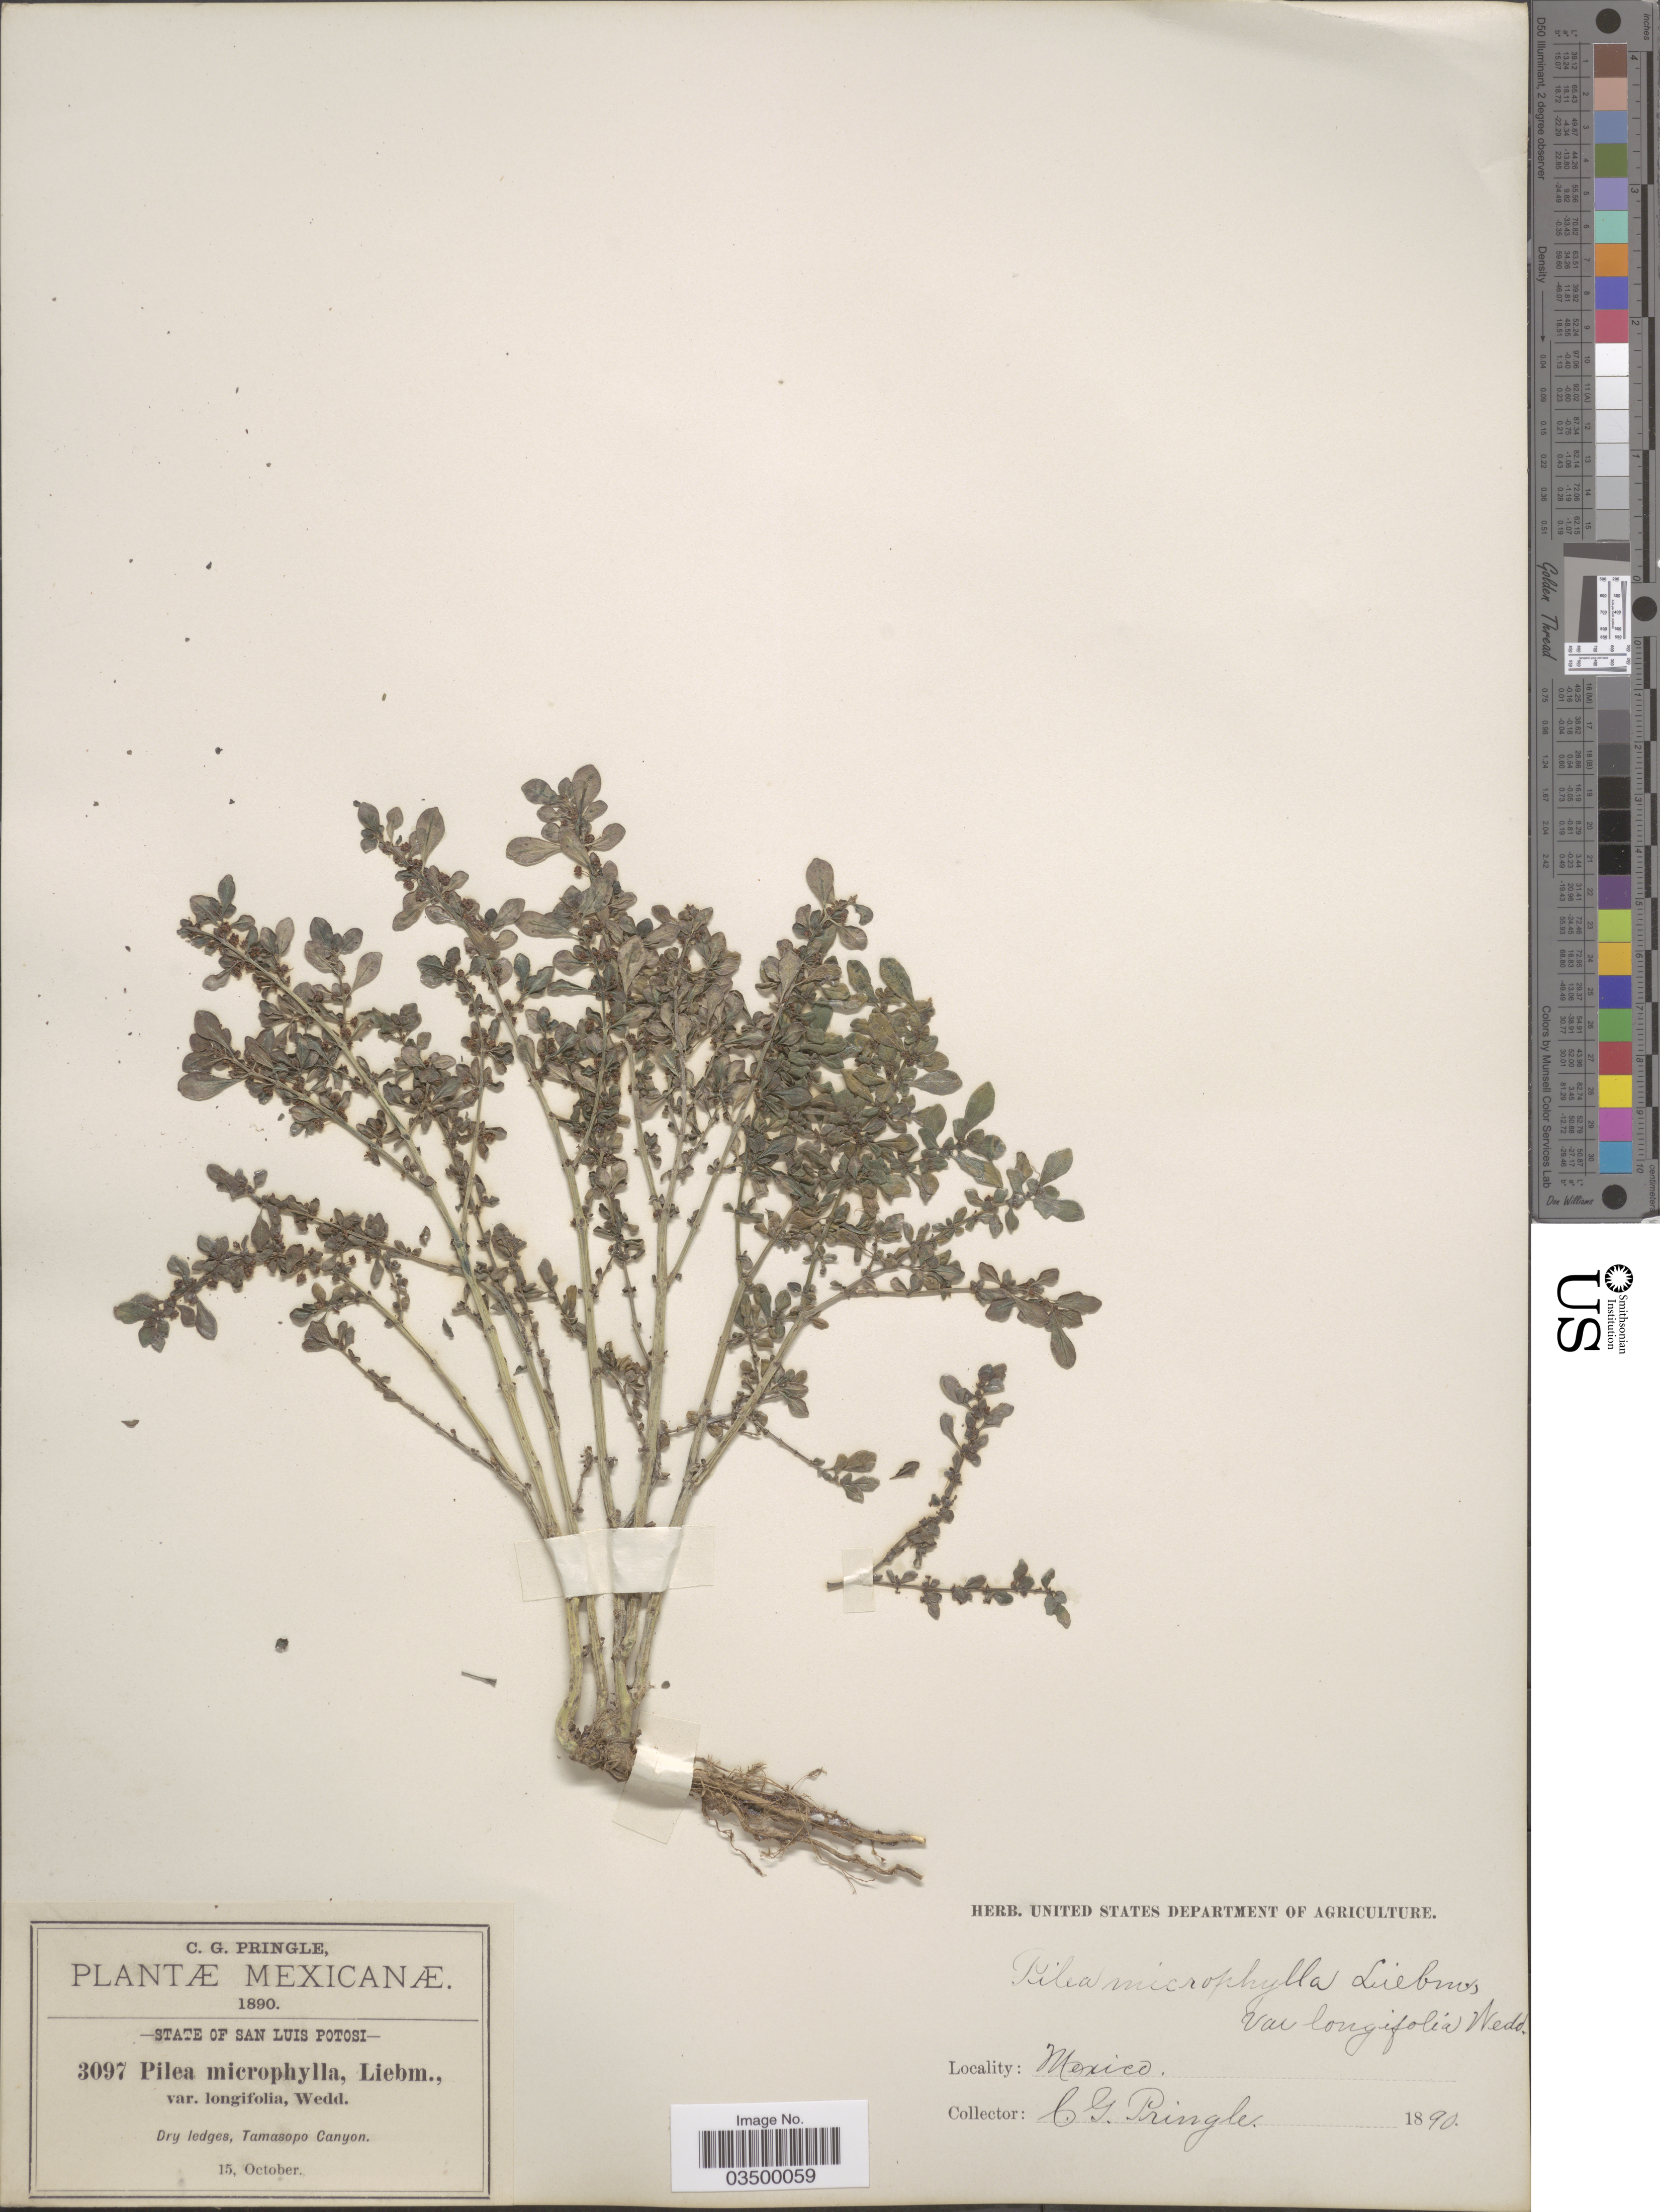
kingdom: Plantae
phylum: Tracheophyta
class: Magnoliopsida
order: Rosales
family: Urticaceae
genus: Pilea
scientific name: Pilea microphylla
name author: (L.) Liebm.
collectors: C. G. Pringle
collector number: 3097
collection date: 1890-10-15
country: Mexico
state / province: San Luis Potosí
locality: Tamasopo Canyon.